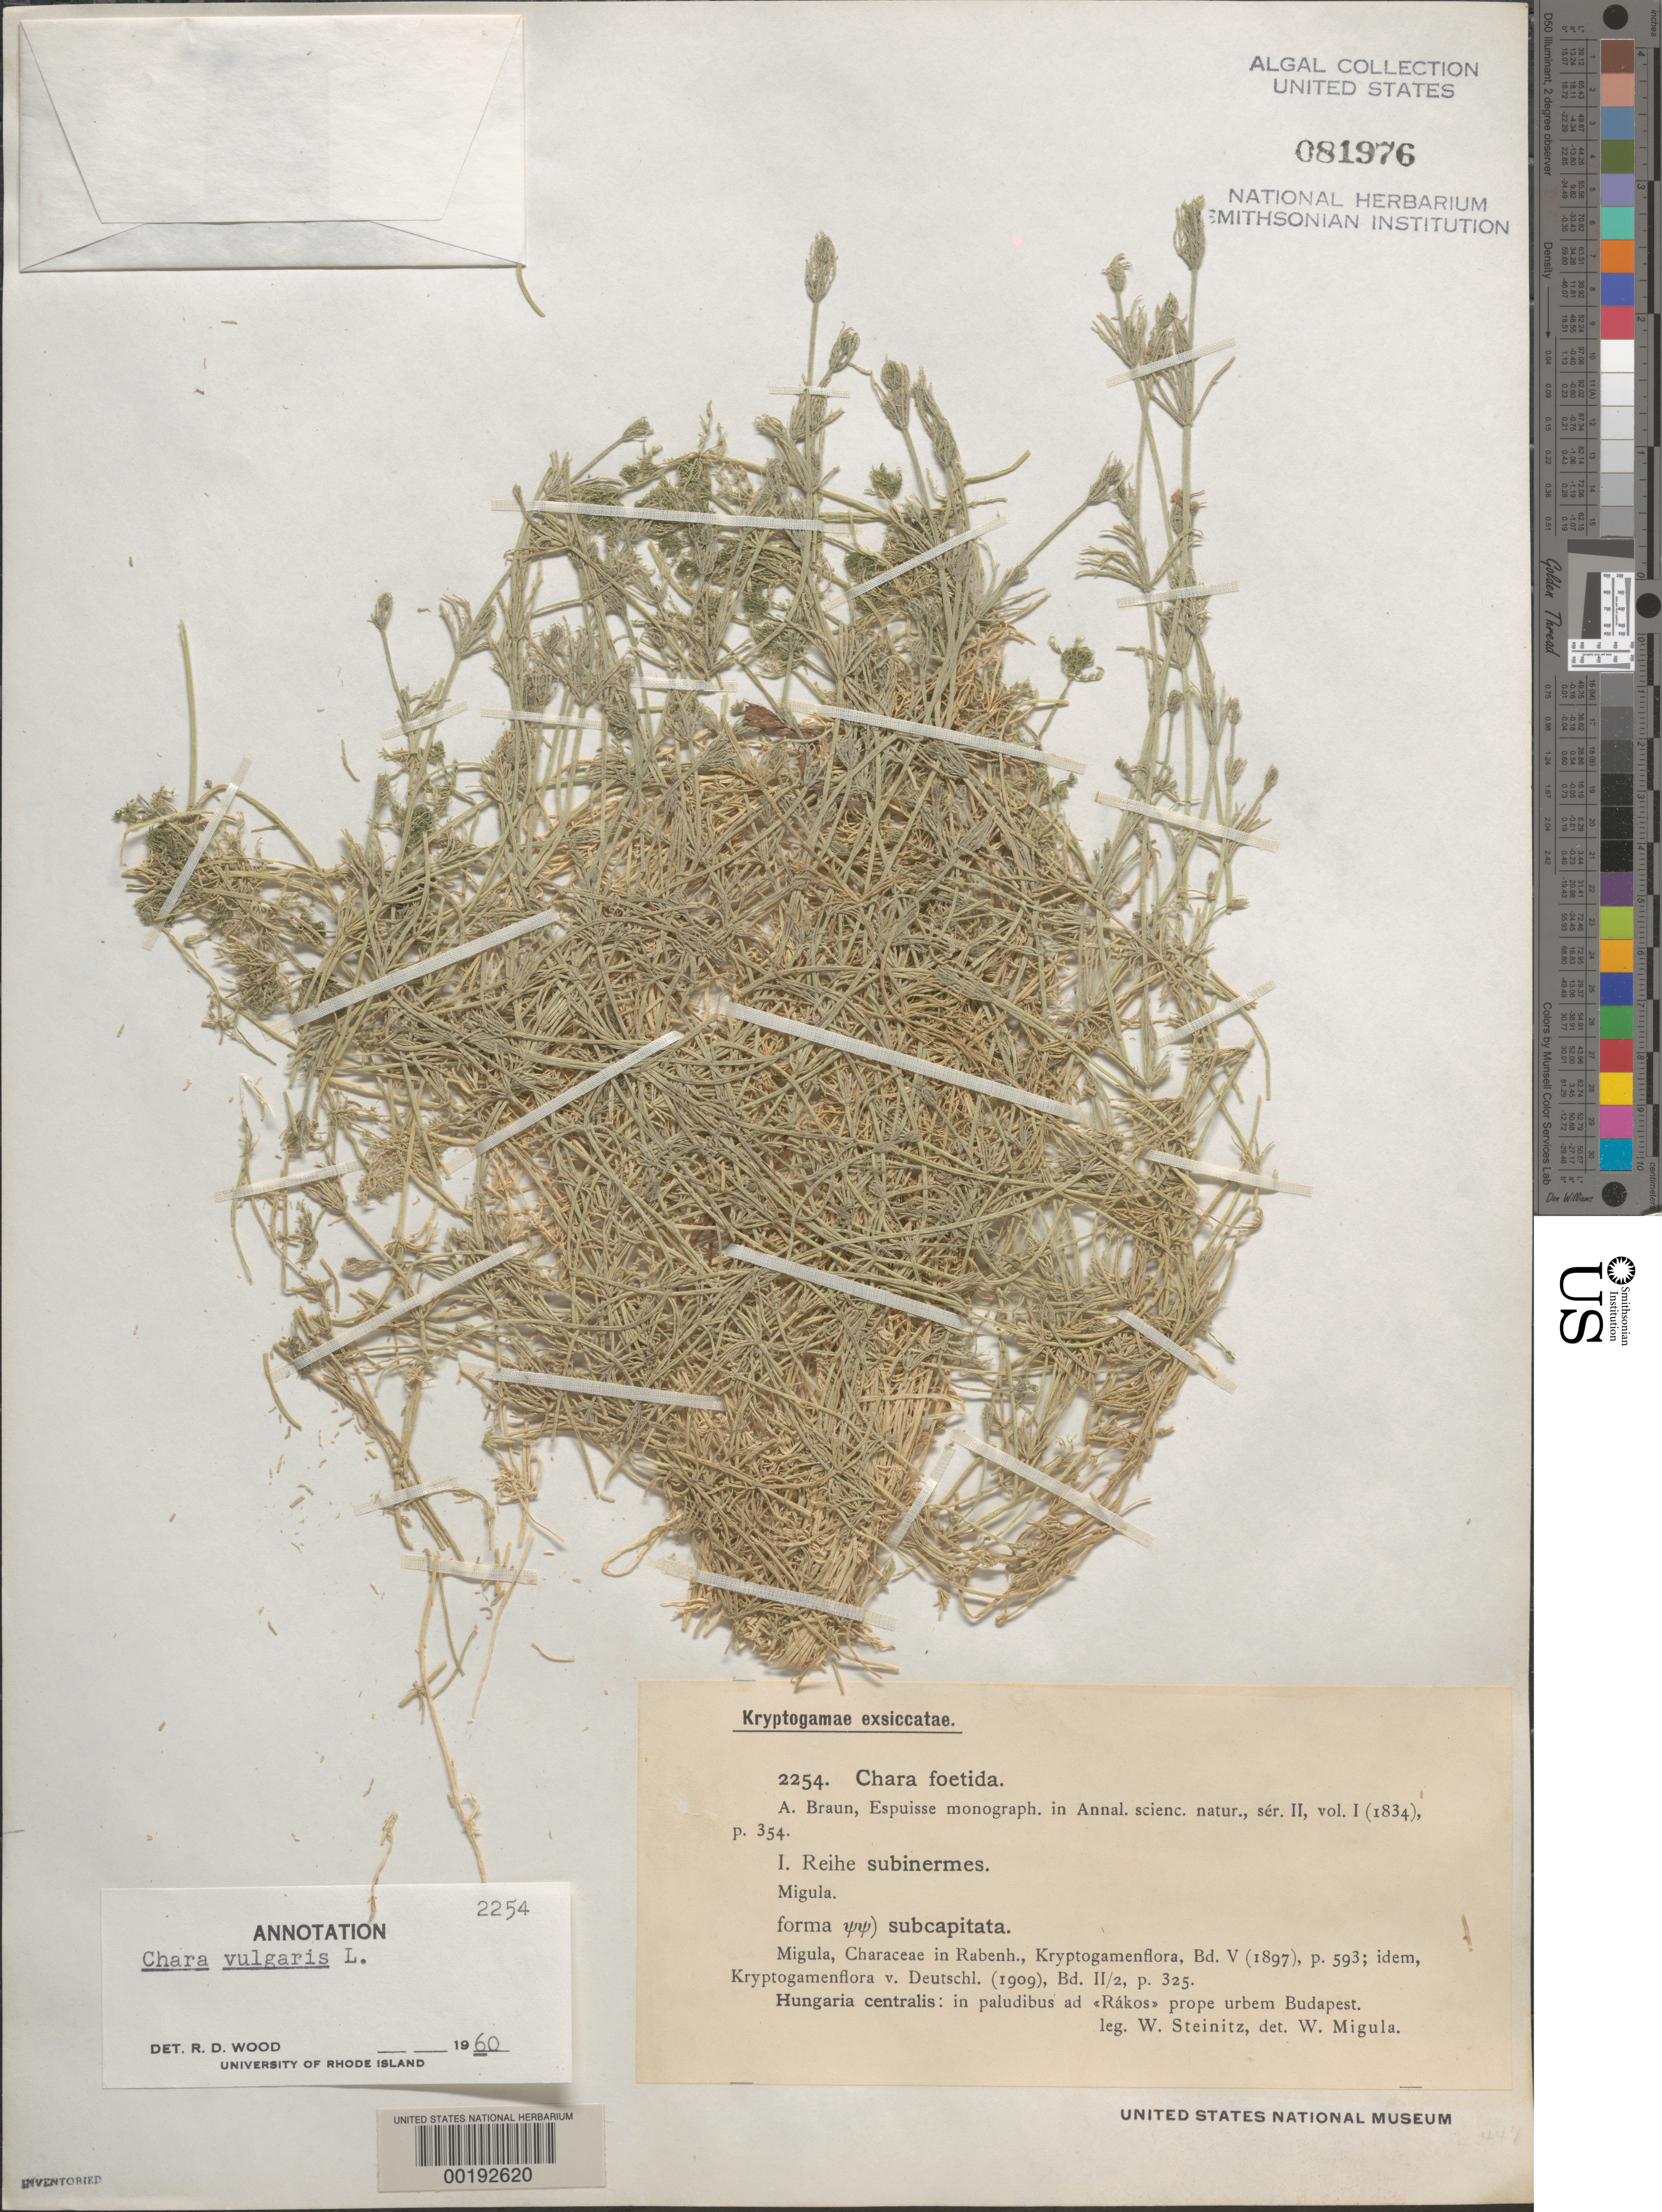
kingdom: Plantae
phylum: Charophyta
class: Charophyceae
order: Charales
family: Characeae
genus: Chara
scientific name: Chara vulgaris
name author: L.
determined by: Wood, R. D.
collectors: W. Steinitz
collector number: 2254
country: Hungary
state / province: Pest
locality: Rakos, near budapest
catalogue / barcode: US 81976